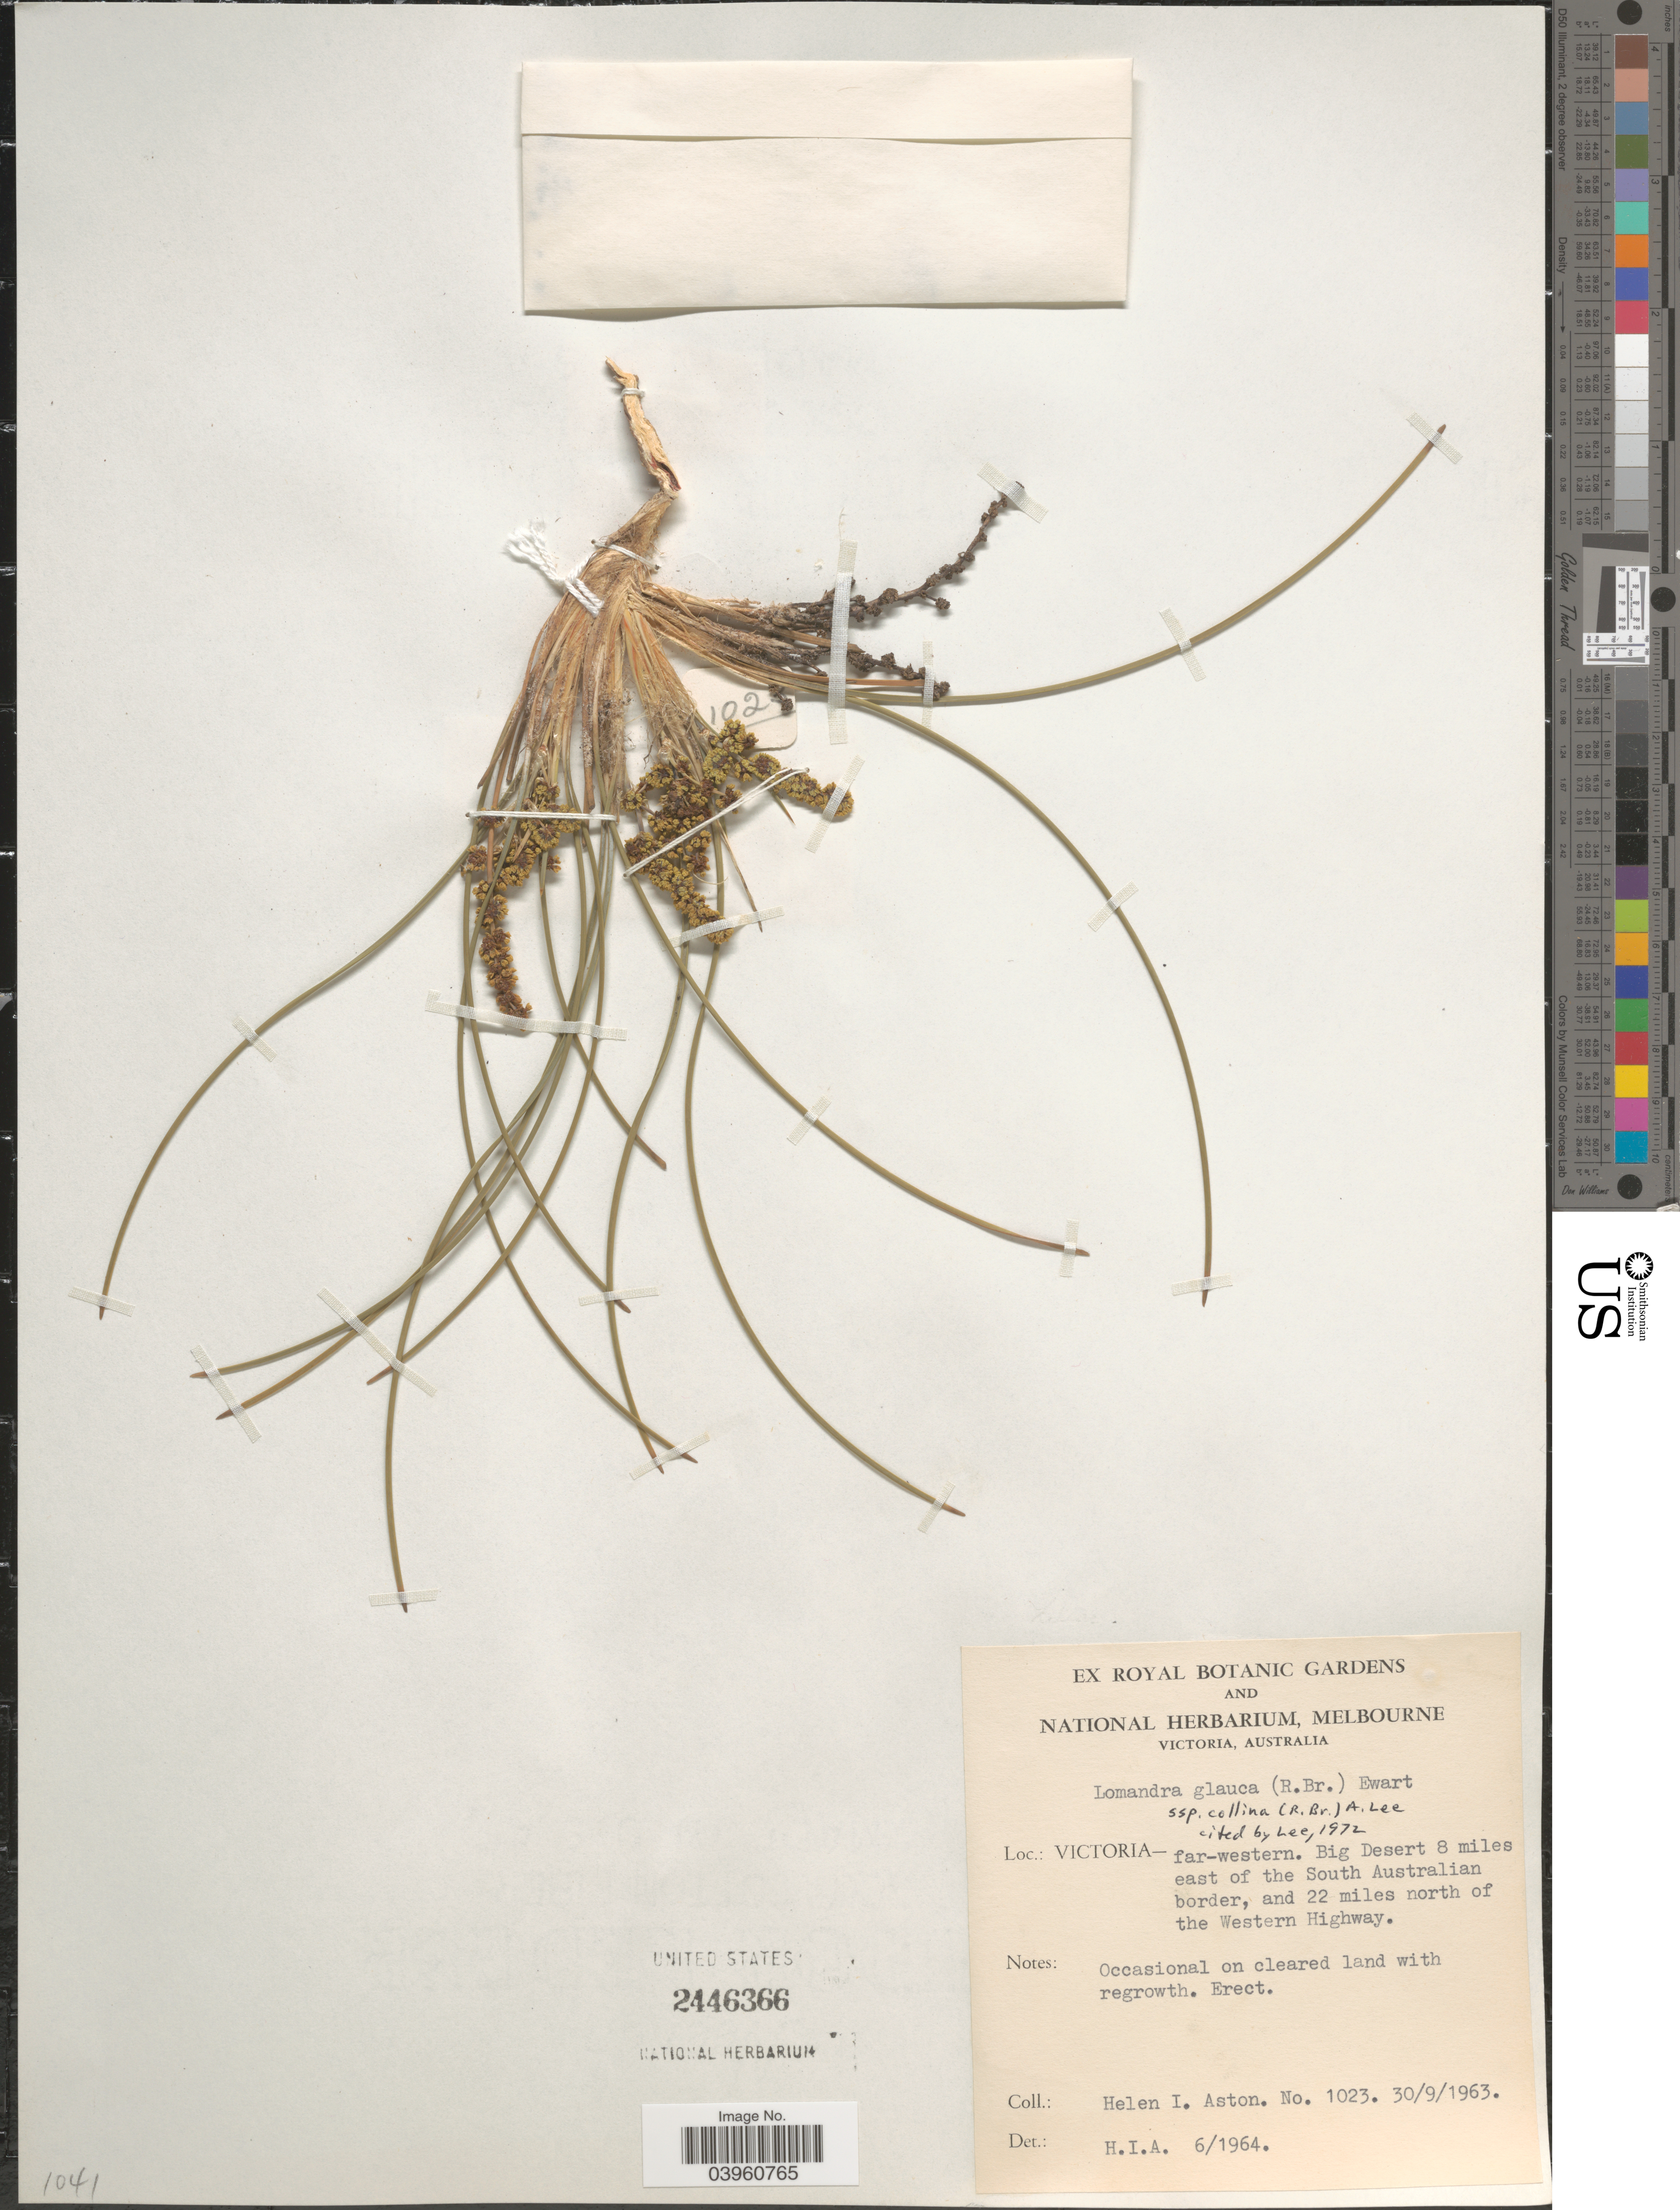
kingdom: Plantae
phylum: Tracheophyta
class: Liliopsida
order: Asparagales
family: Asparagaceae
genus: Lomandra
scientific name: Lomandra glauca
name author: (R. Br.) Ewart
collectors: H. I. Aston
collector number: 1023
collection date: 1963-09-30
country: Australia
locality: Victoria- far-western. Big Desert 8 miles east of the South Australian border, and 22 miles north of the Western Highway.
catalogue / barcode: US 2446366